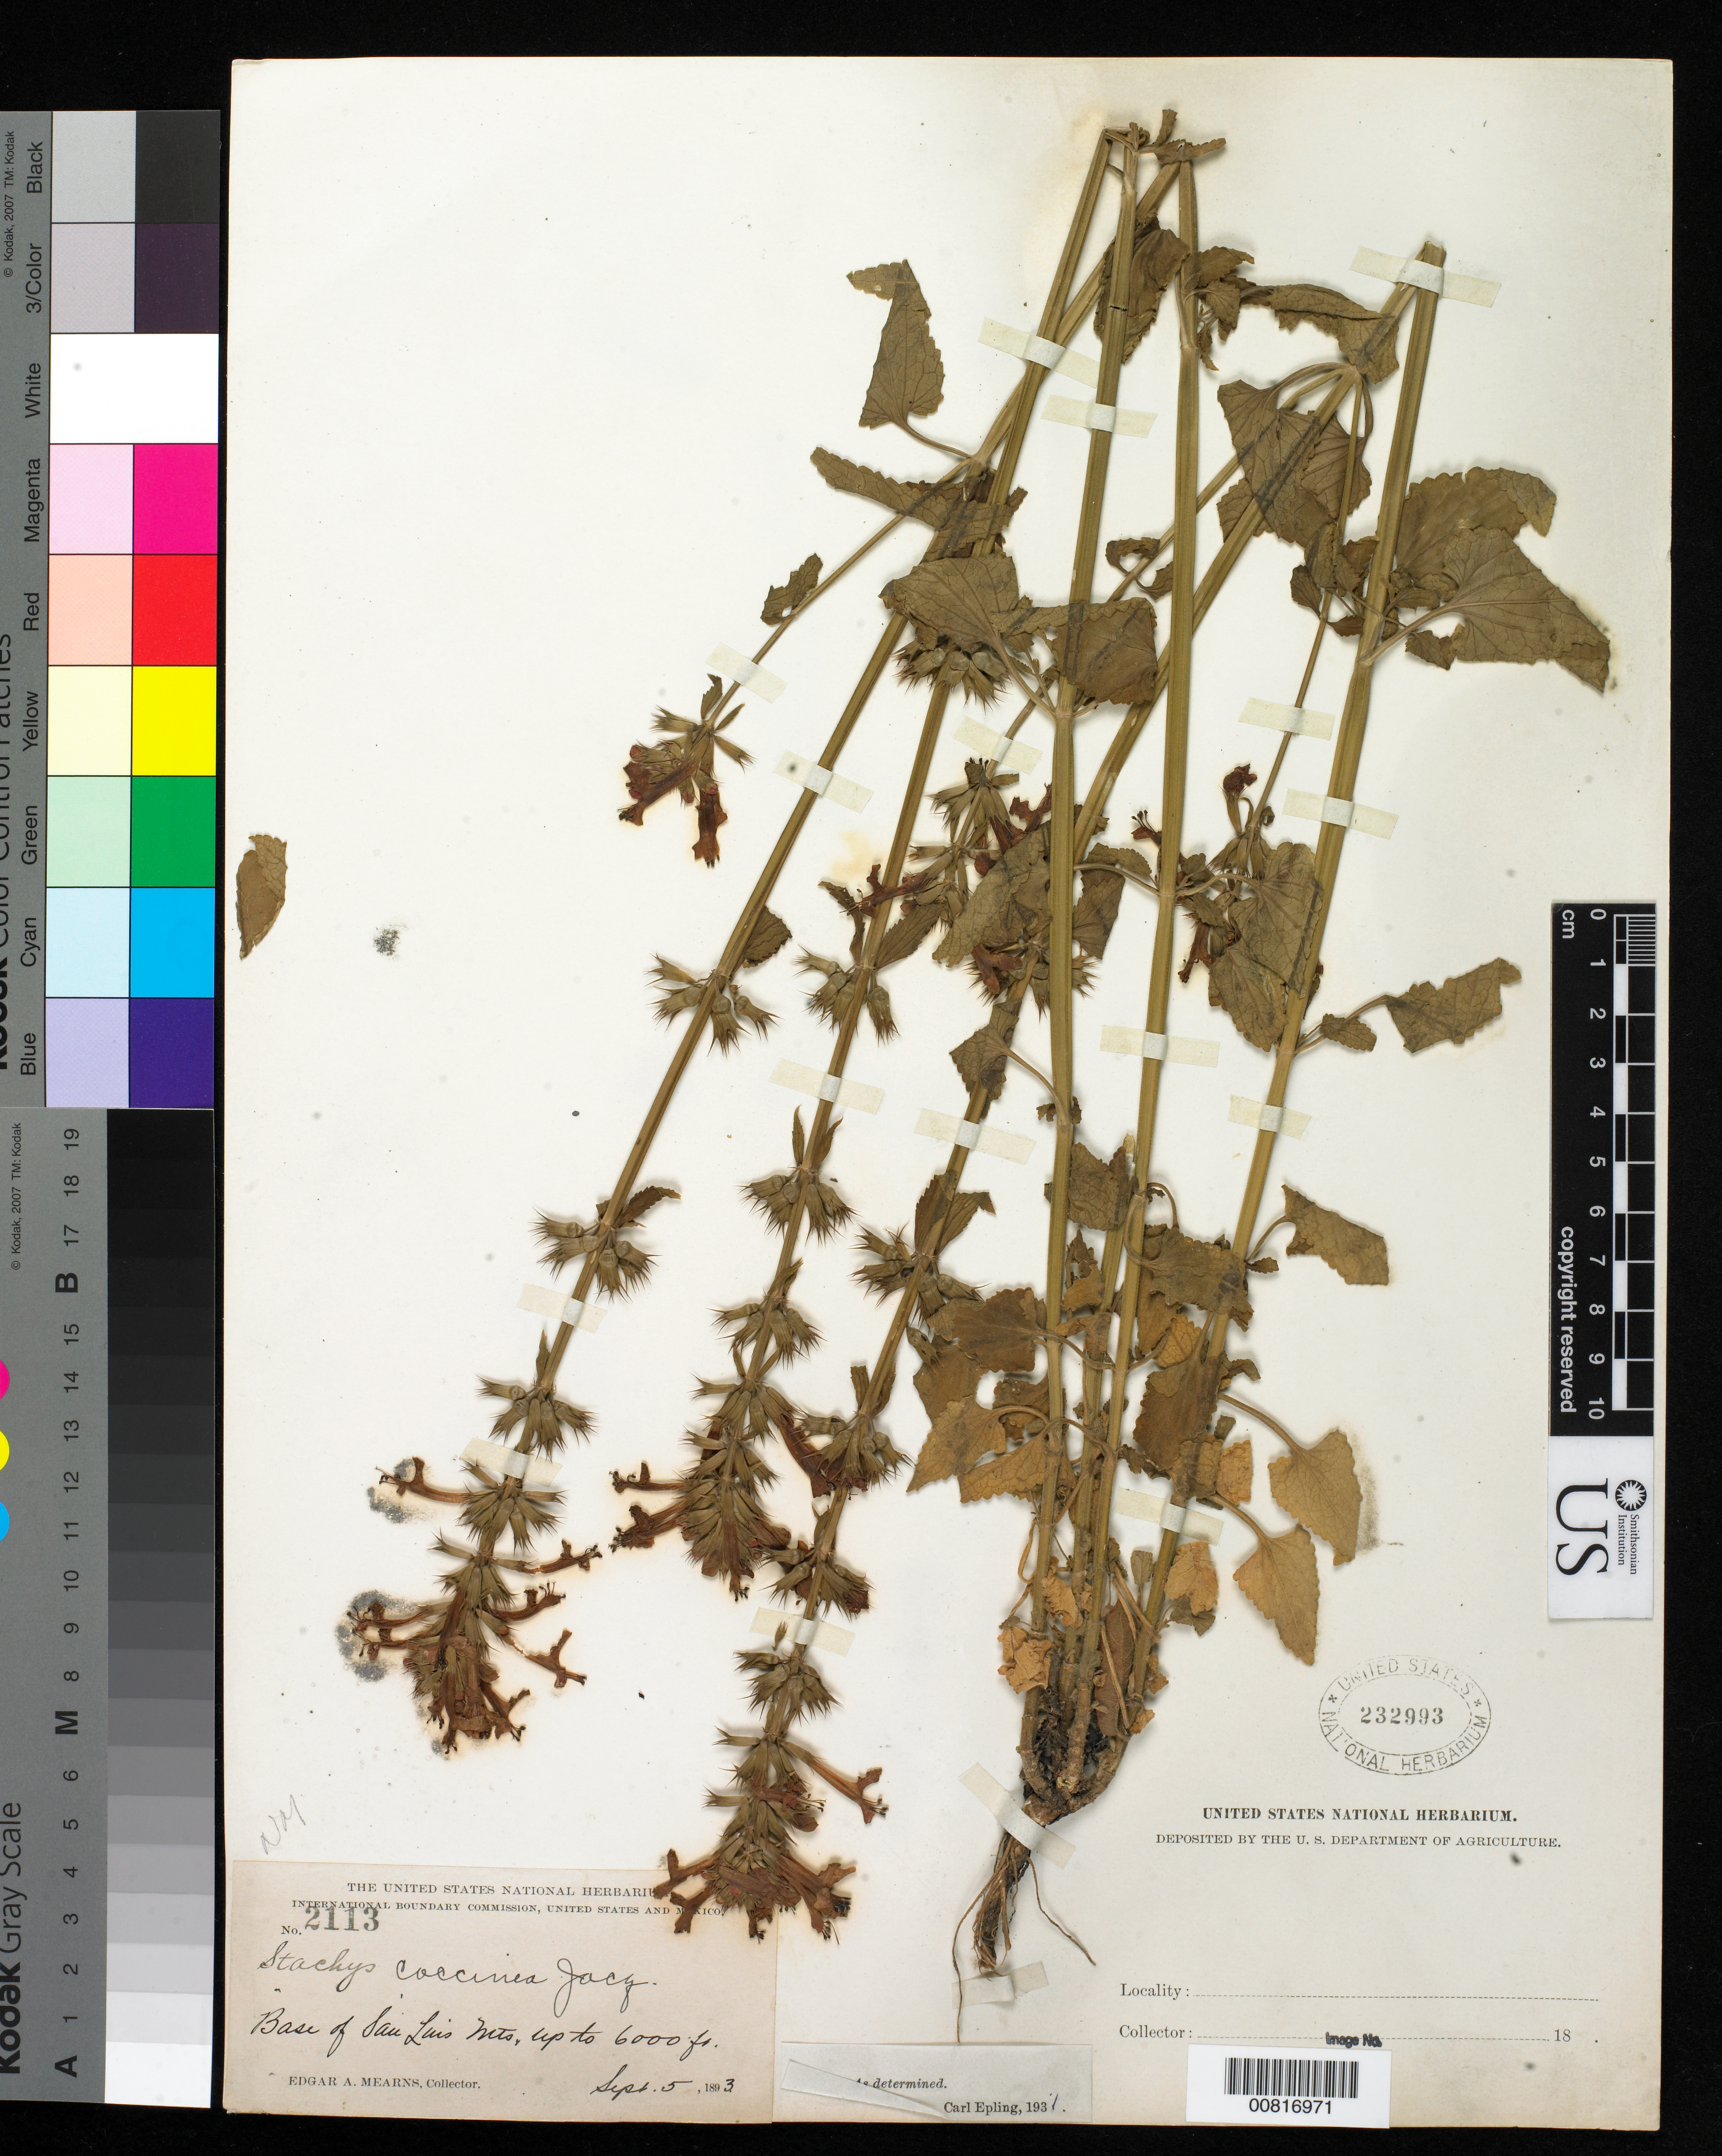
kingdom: Plantae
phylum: Tracheophyta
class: Magnoliopsida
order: Lamiales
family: Lamiaceae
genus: Stachys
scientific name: Stachys coccinea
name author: Ortega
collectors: E. A. Mearns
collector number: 2113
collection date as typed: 05 Sep 1893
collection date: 1893-09-05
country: United States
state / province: New Mexico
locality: Base of San Luis Mts.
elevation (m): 1829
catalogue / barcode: US 232993